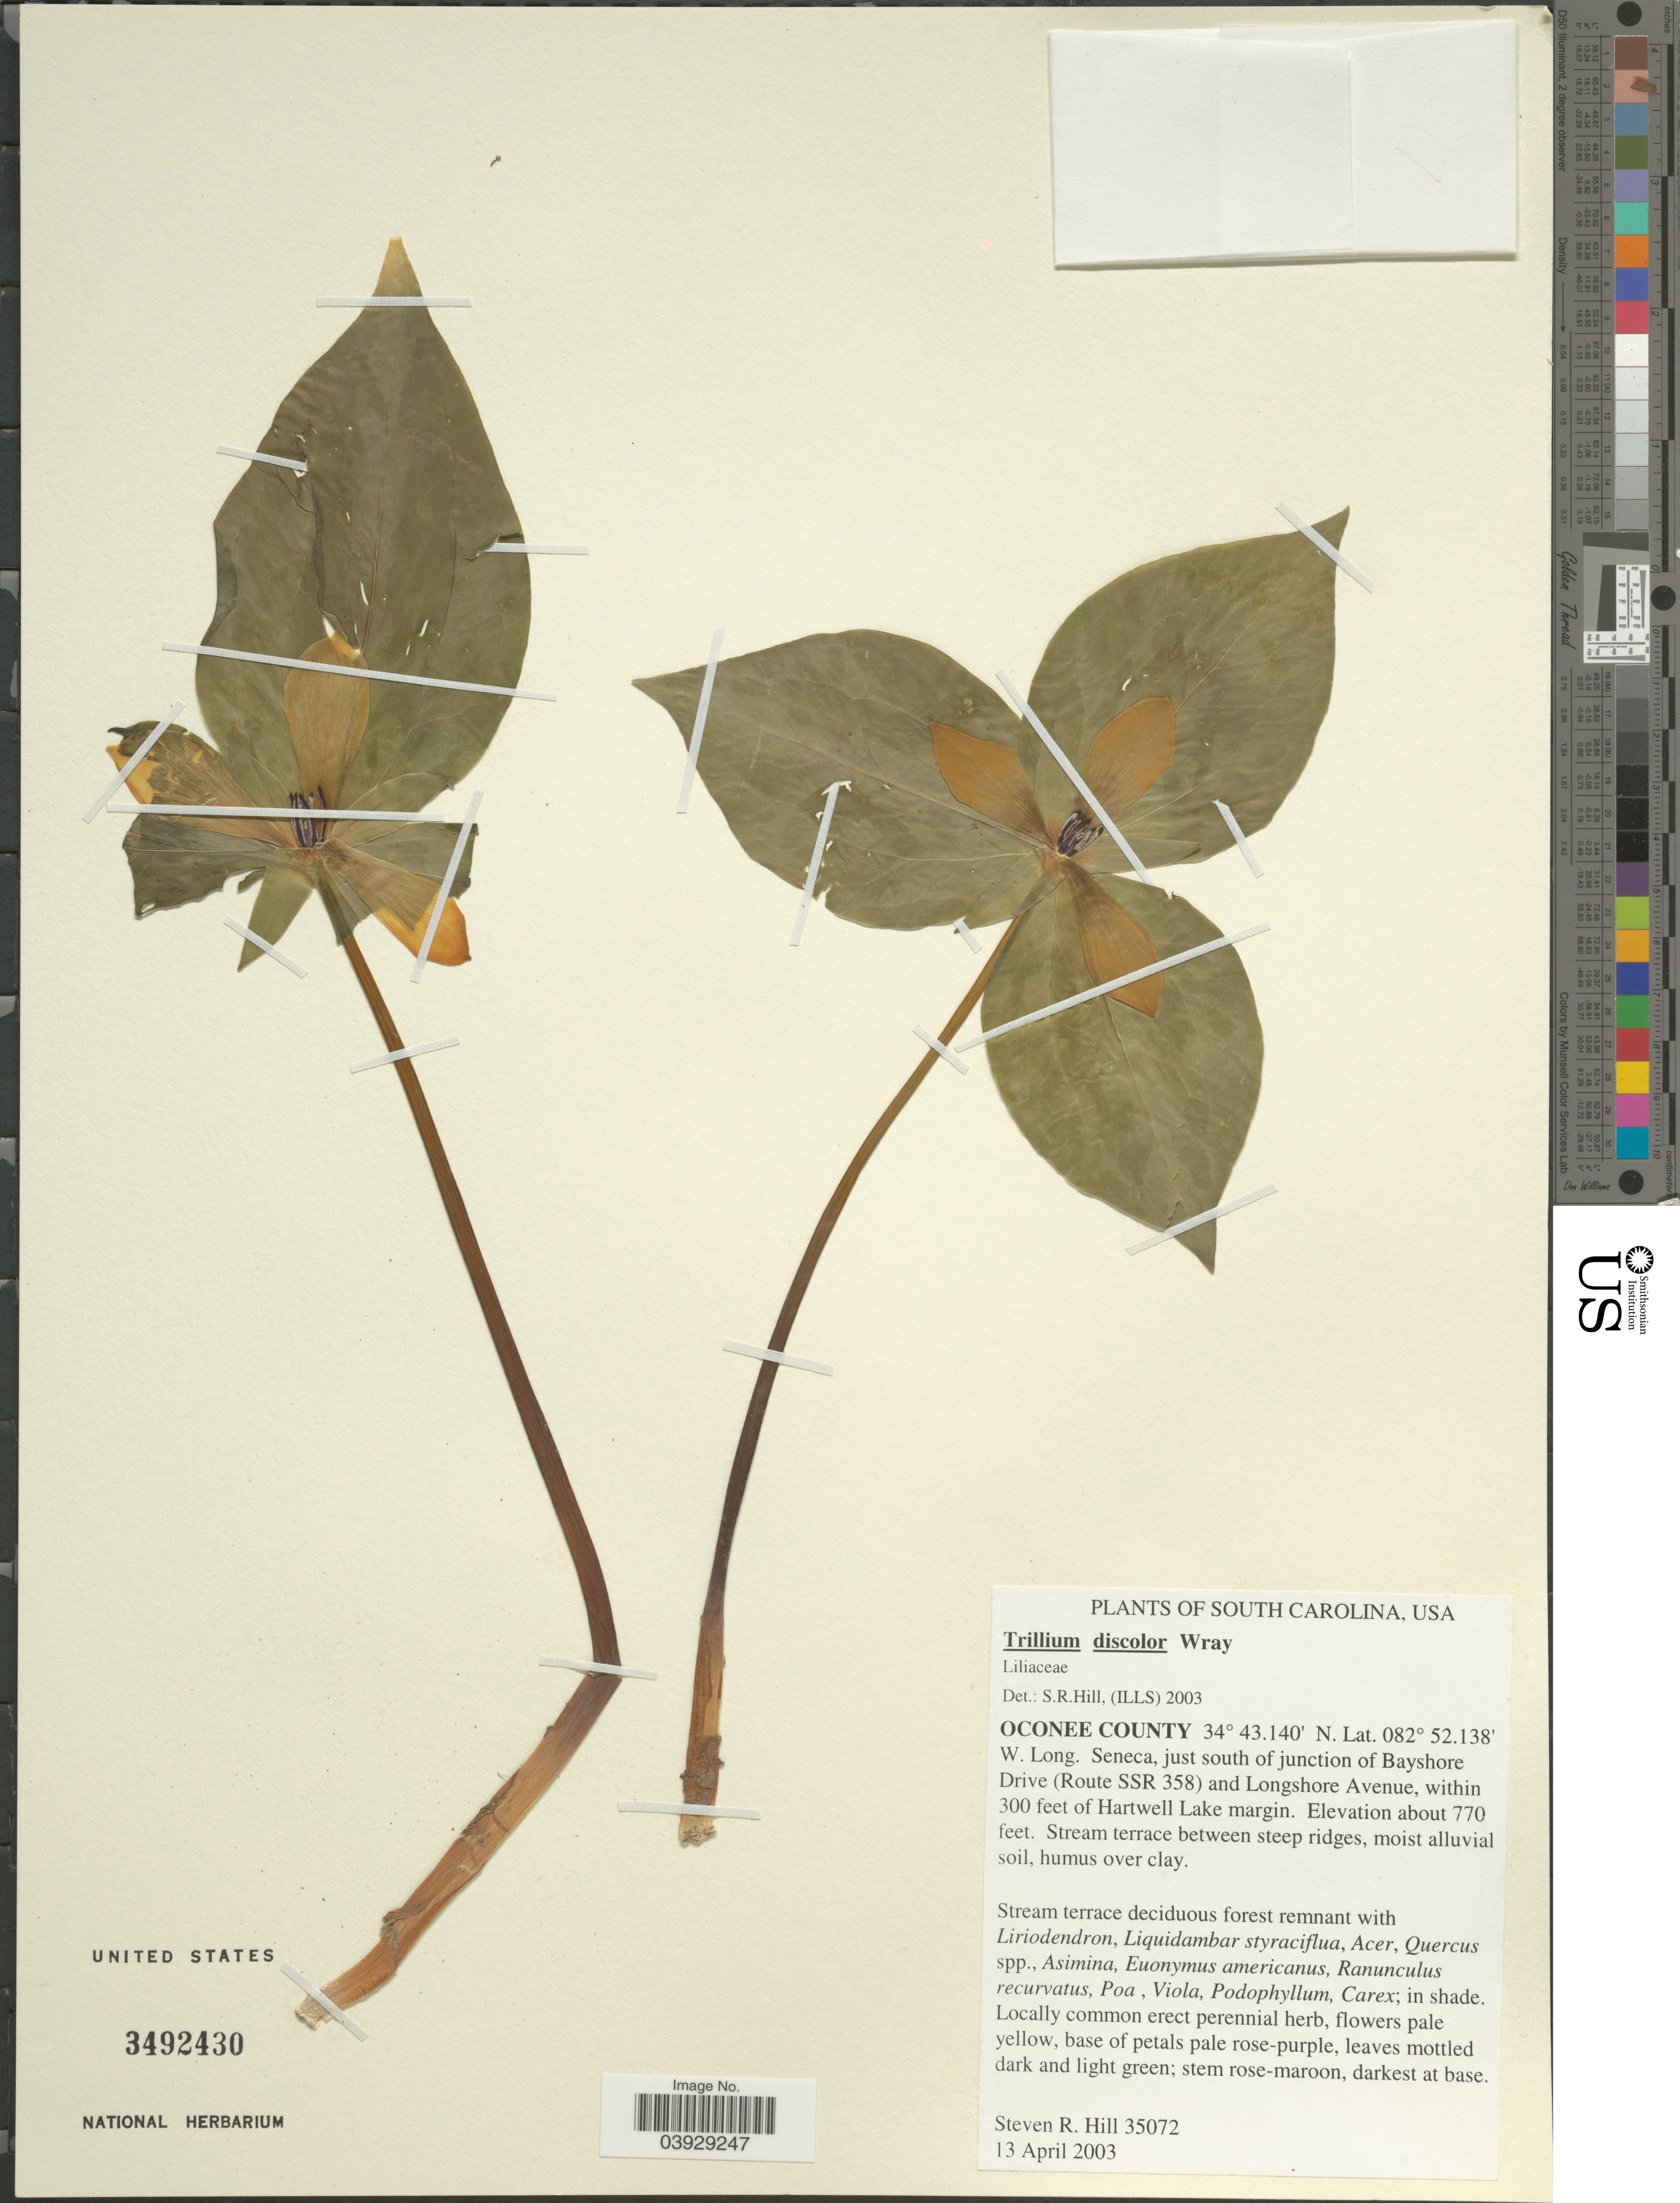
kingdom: Plantae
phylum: Tracheophyta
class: Liliopsida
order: Liliales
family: Melanthiaceae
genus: Trillium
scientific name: Trillium discolor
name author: Wray ex Hook.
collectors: S. R. Hill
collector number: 35072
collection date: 2003-04-13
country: United States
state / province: South Carolina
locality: Oconee County. Seneca, just south of junction of Bayshore Drive (Route SSR 358) and Longshore Avenue, within 300 feet of Hartwell Lake margin.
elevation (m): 235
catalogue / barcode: US 3492430